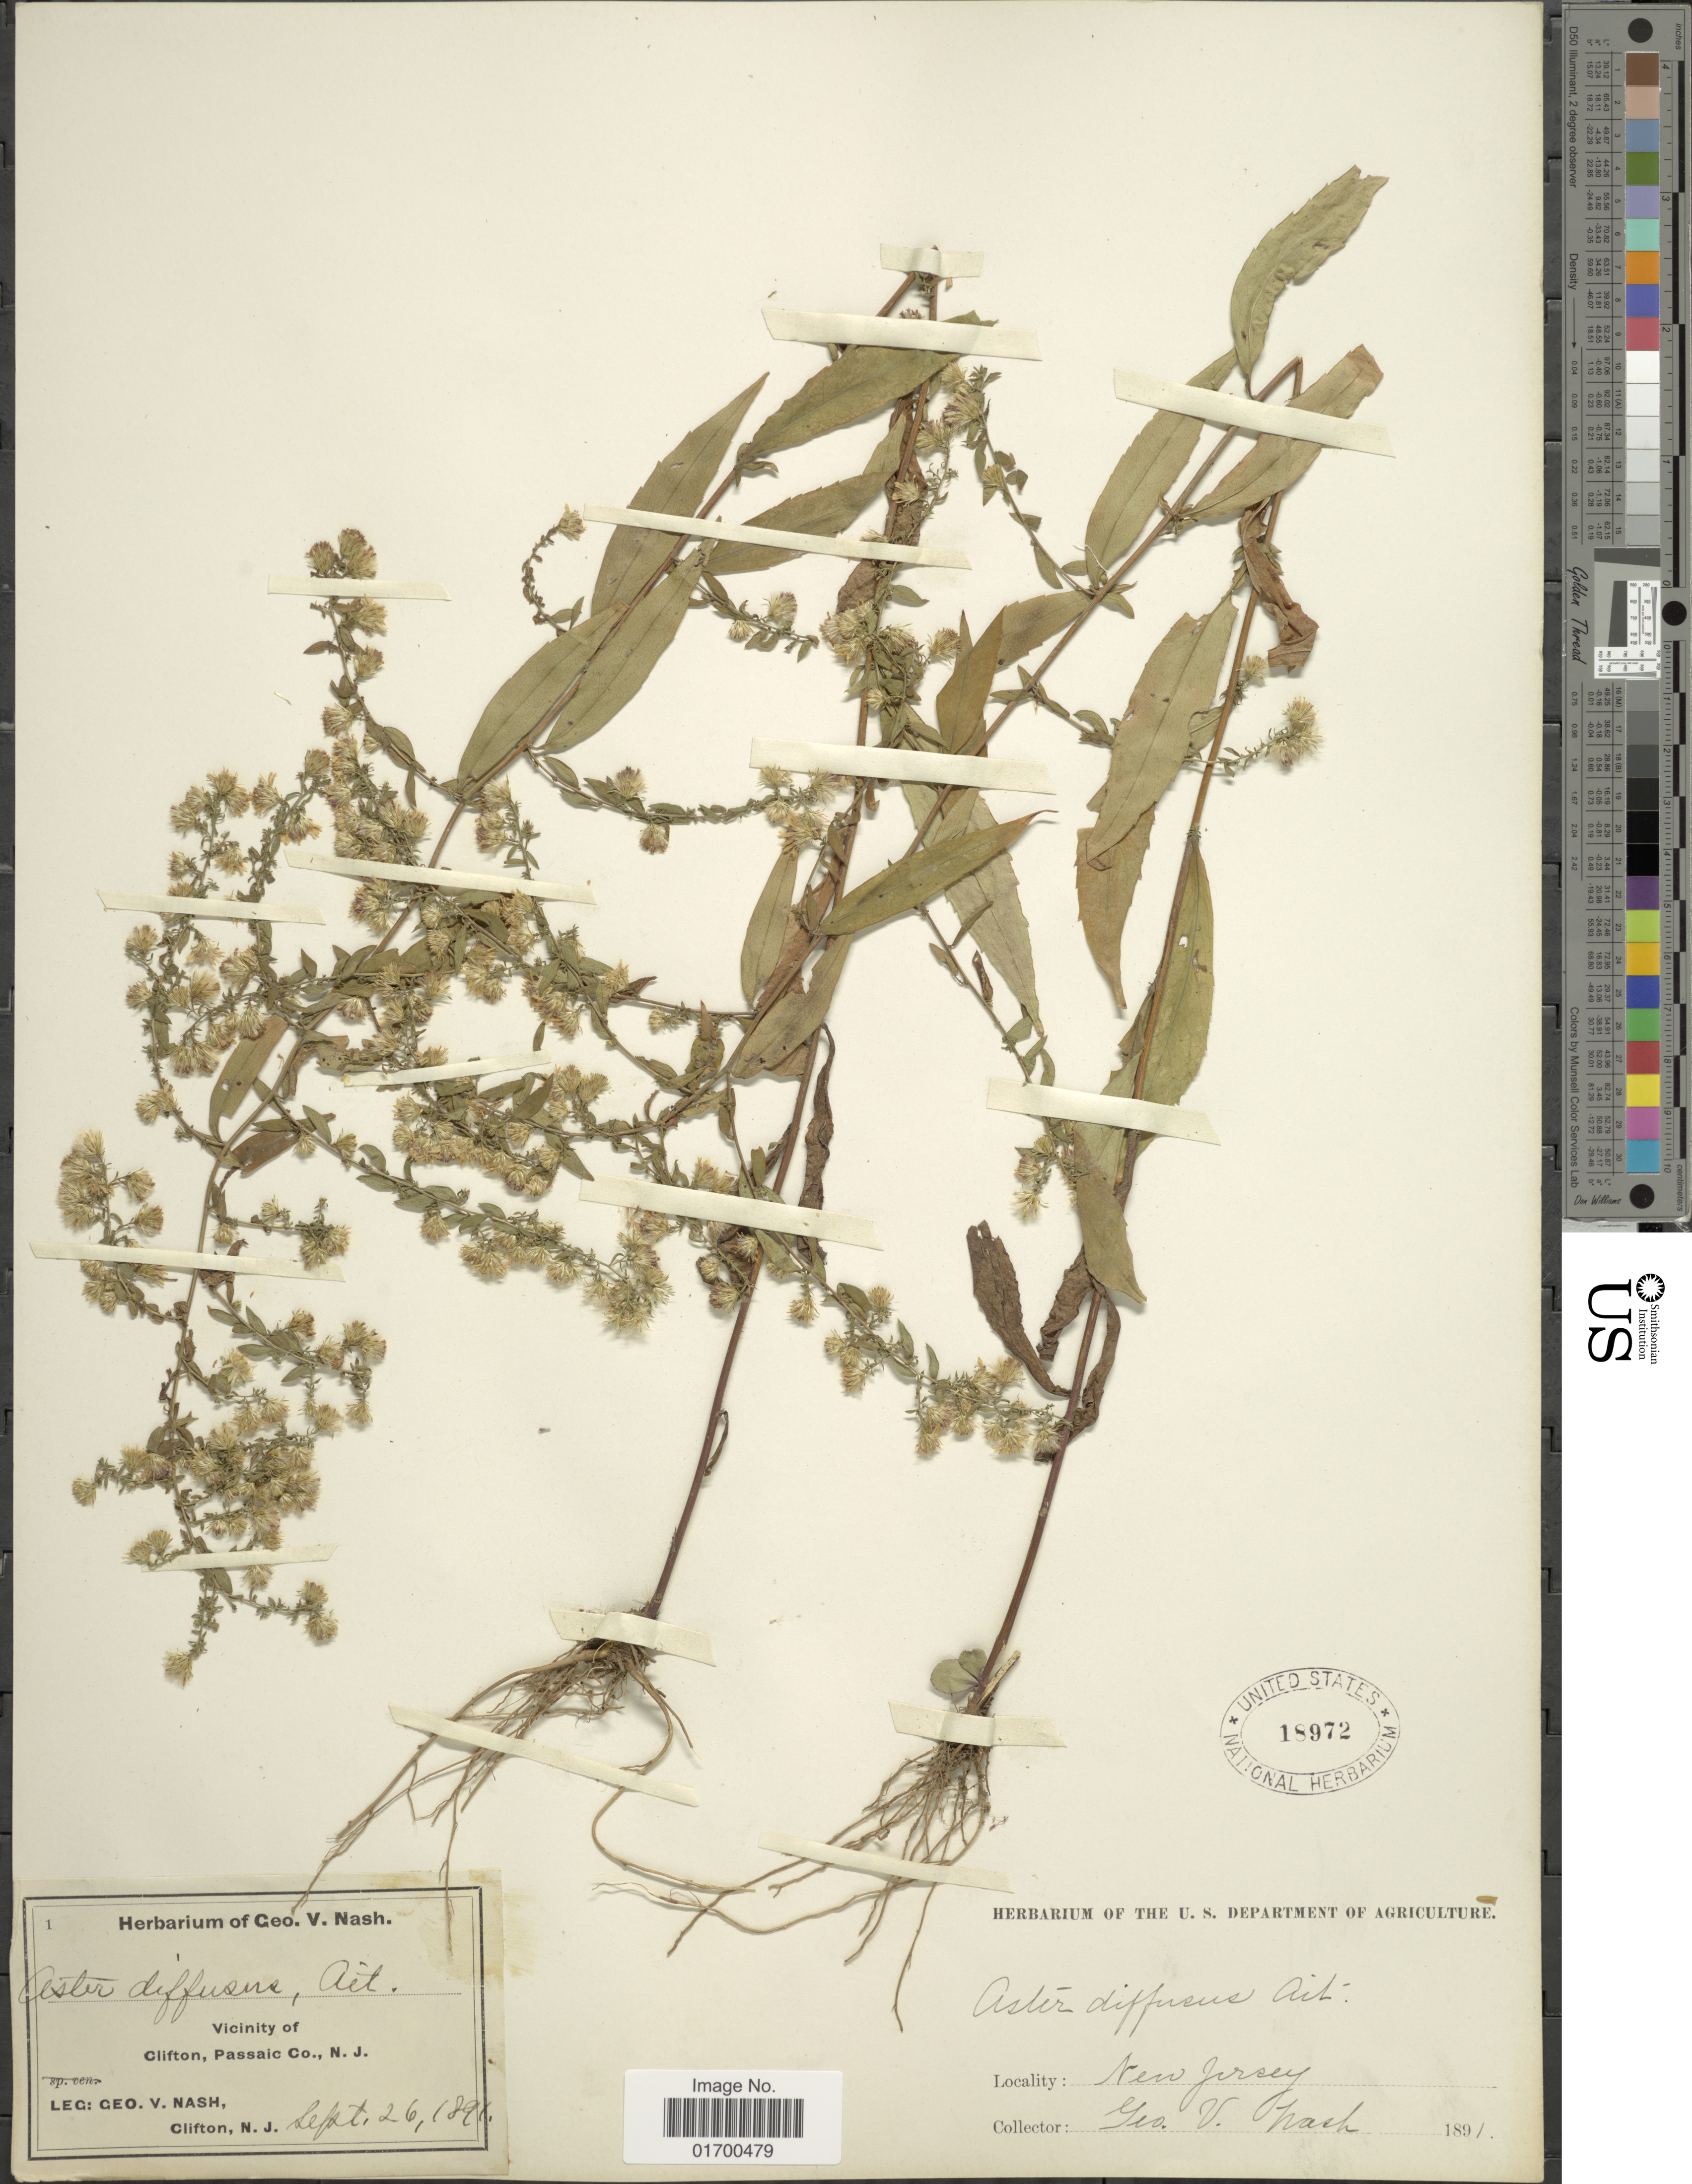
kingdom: Plantae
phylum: Tracheophyta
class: Magnoliopsida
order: Asterales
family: Asteraceae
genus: Symphyotrichum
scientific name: Symphyotrichum lateriflorum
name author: (L.) Á. Löve & D. Löve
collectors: G. V. Nash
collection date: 1891-09-26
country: United States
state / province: New Jersey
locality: Vicinity of Clifton, Passaic Co., N.J.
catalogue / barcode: US 18972